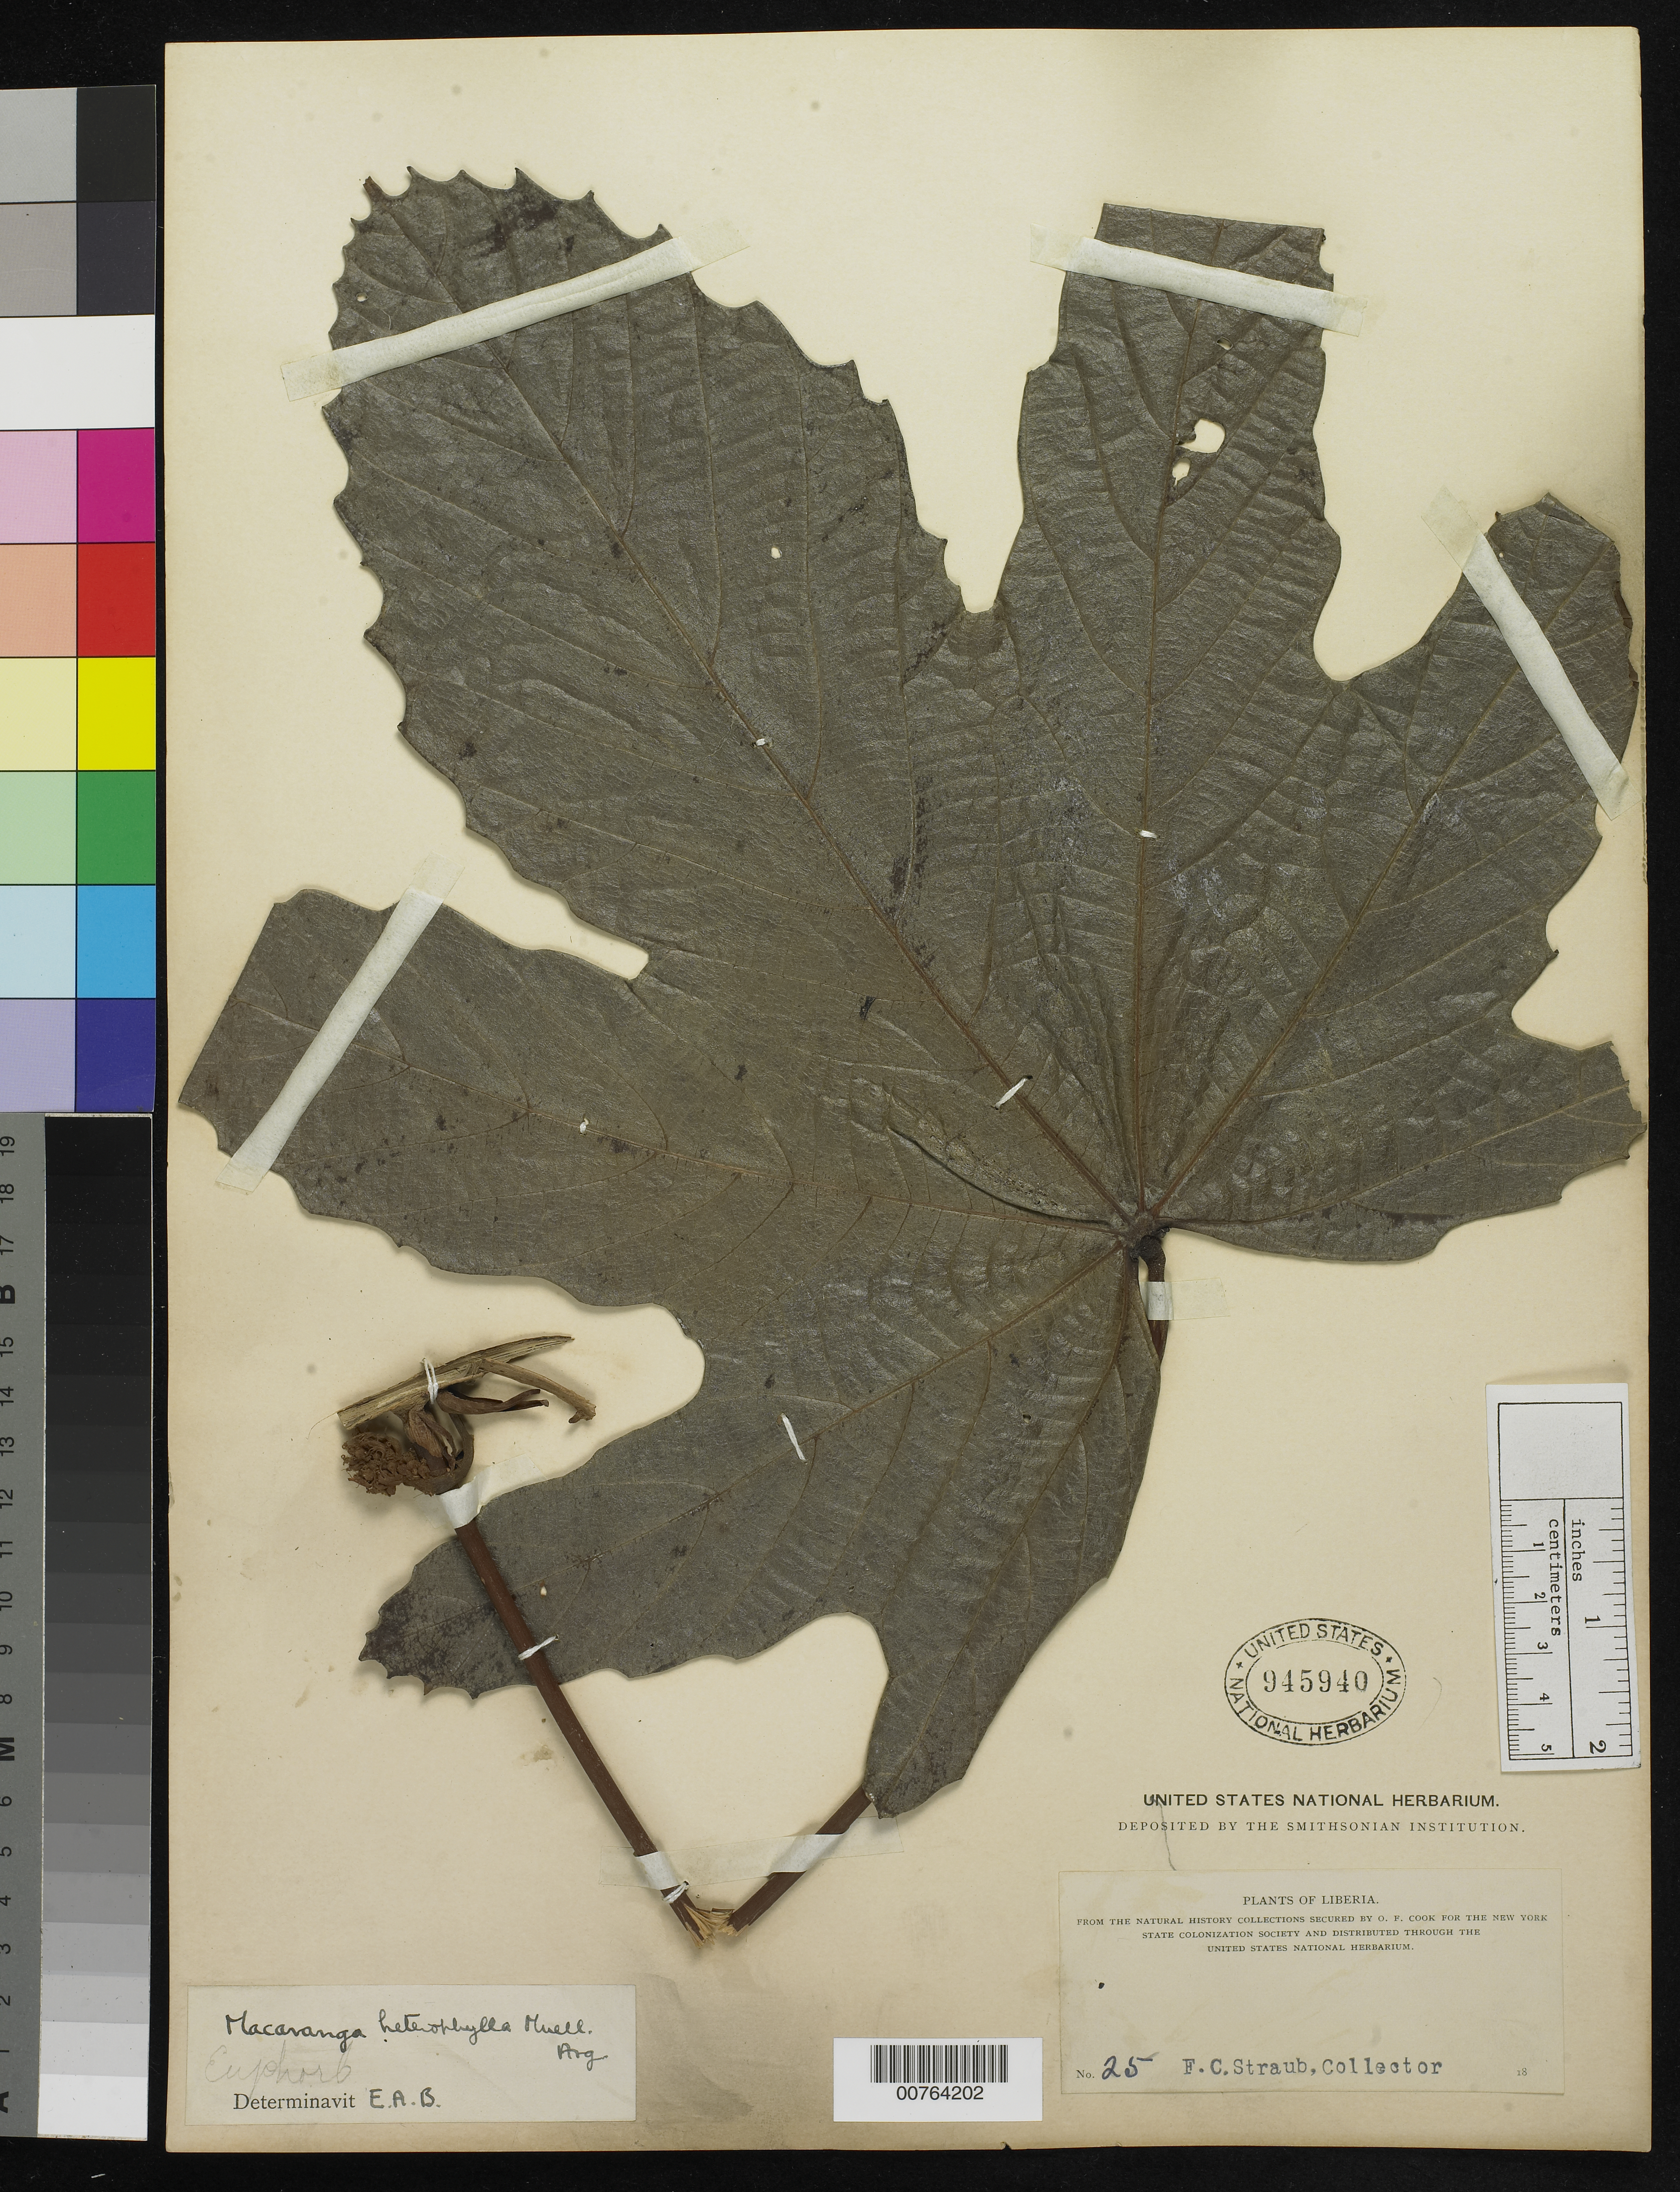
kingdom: Plantae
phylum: Tracheophyta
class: Magnoliopsida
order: Malpighiales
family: Euphorbiaceae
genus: Macaranga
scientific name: Macaranga heterophylla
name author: (Müll. Arg.) Müll. Arg.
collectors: F. Straub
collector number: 25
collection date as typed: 18--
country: Liberia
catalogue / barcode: US 945940